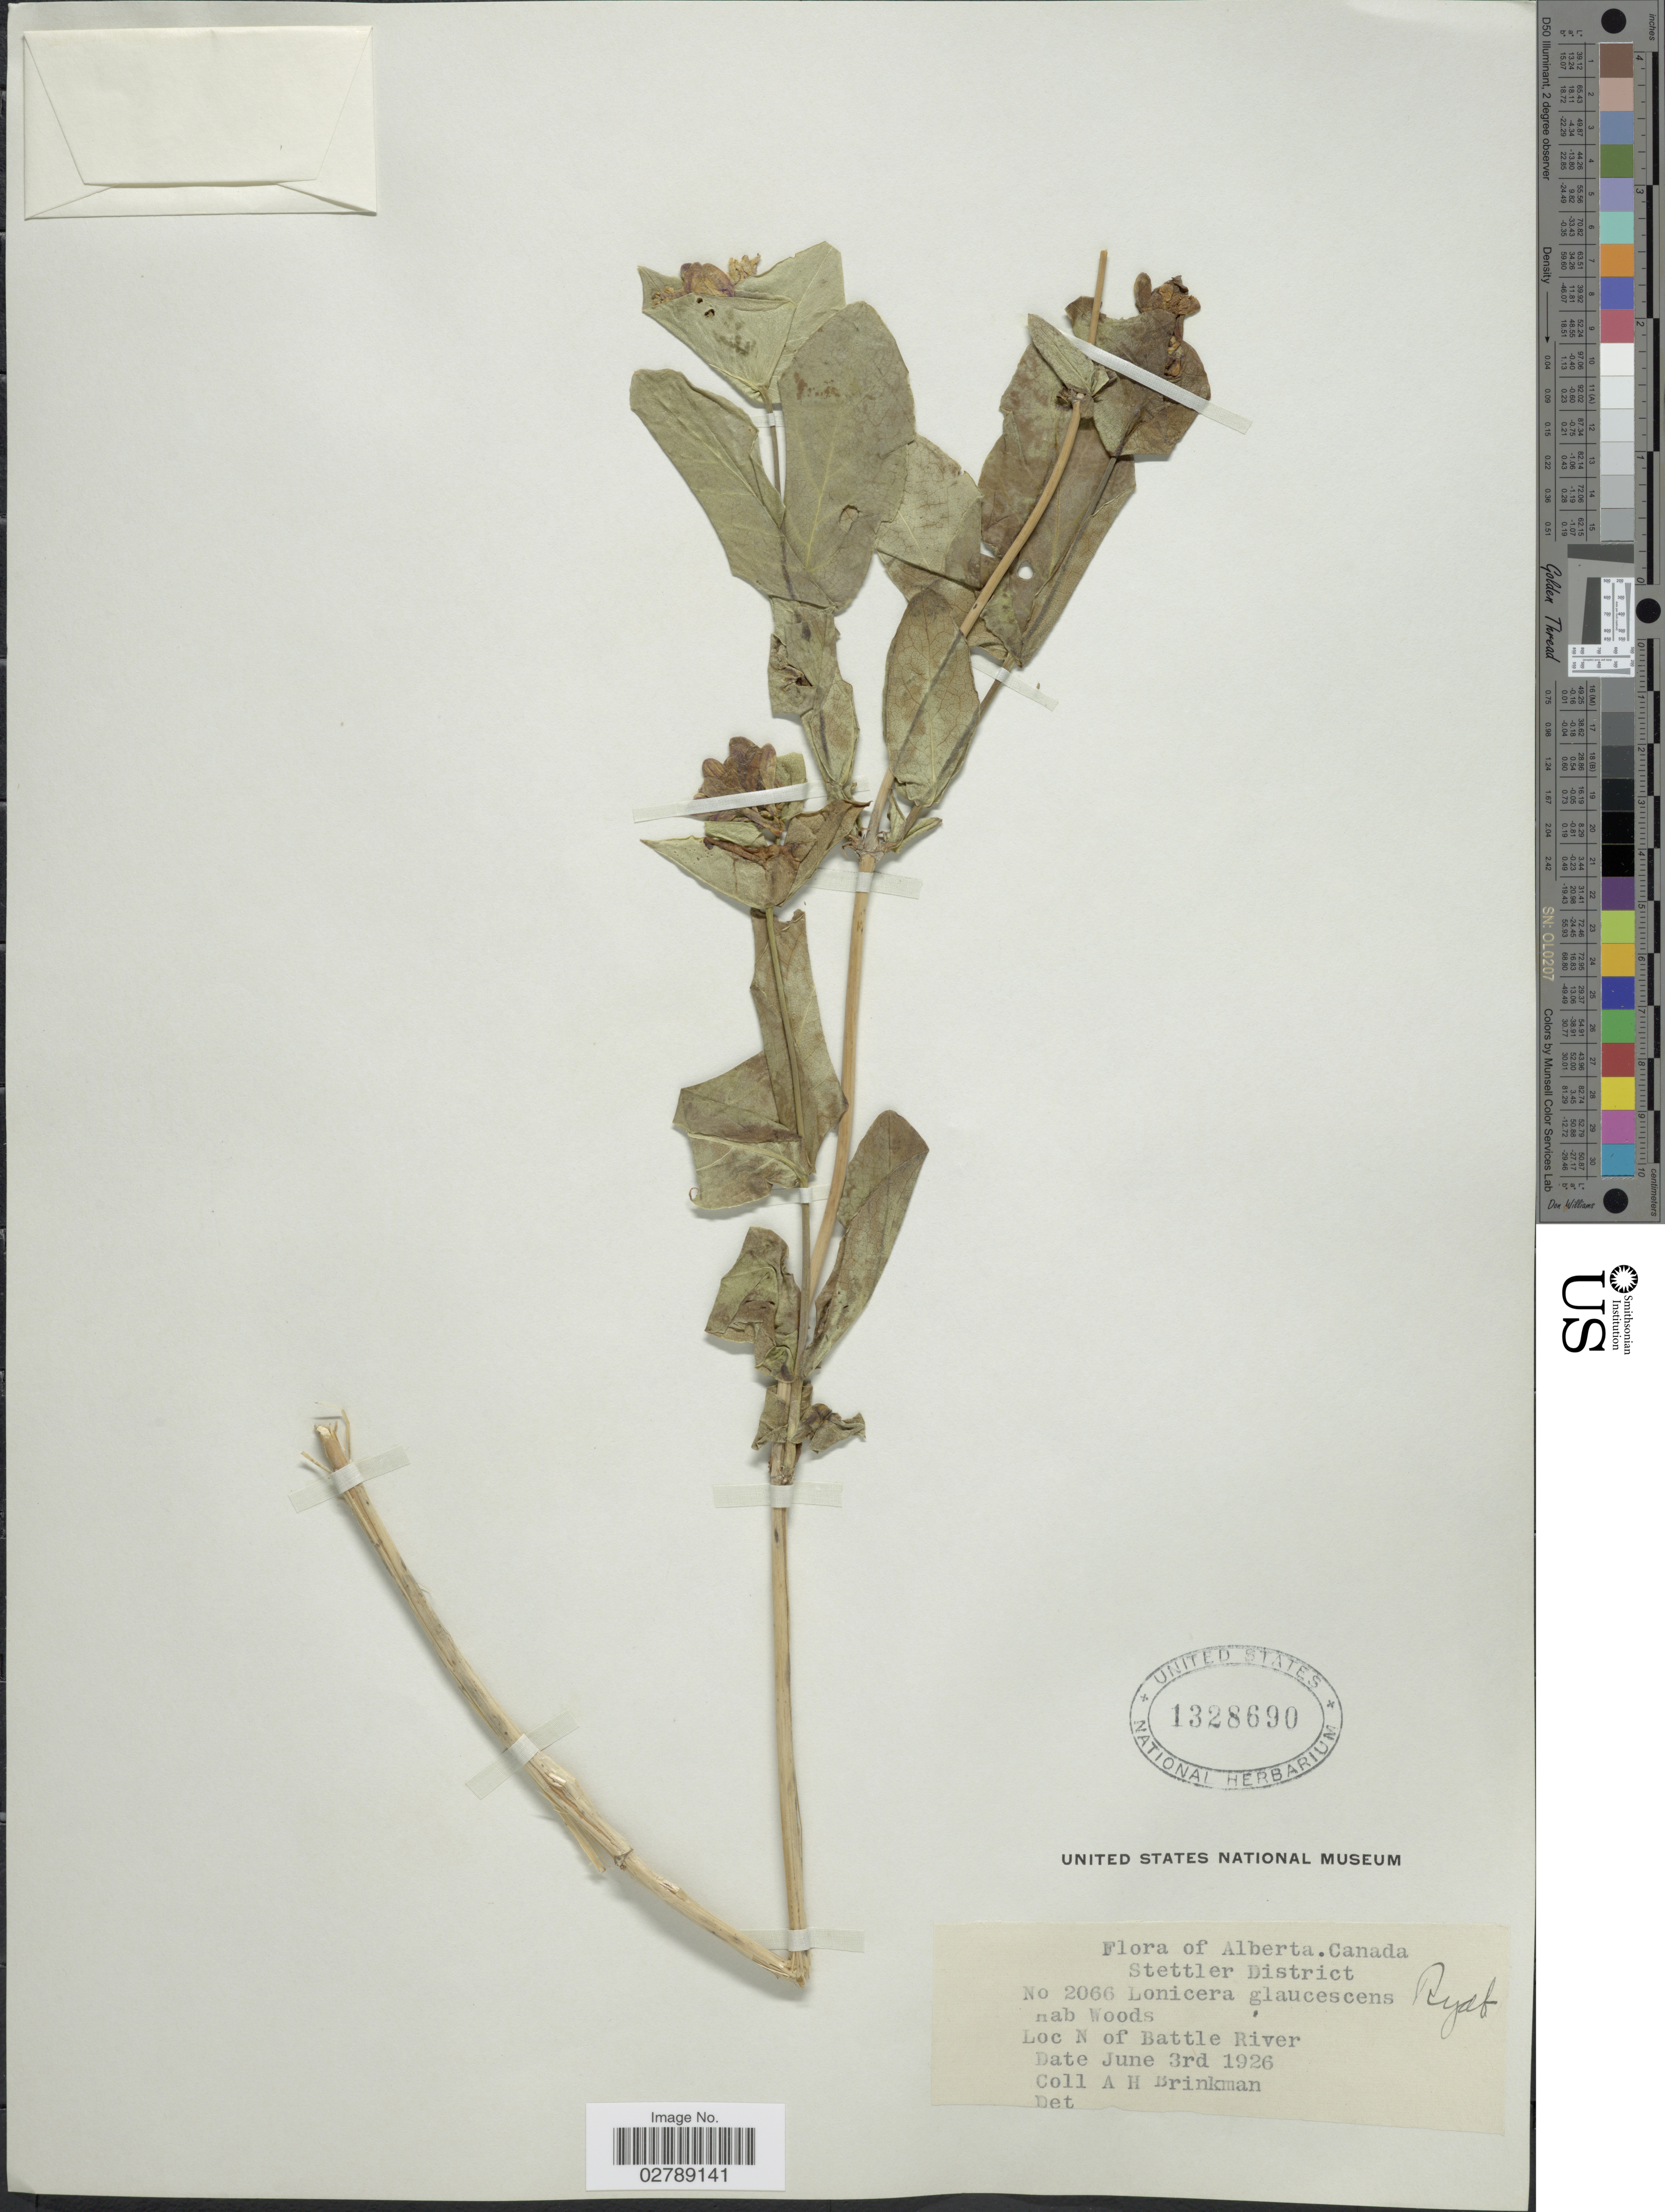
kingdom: Plantae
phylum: Tracheophyta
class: Magnoliopsida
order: Dipsacales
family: Caprifoliaceae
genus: Lonicera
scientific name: Lonicera dioica var. glaucescens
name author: (Rydb.) Butters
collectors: A. Brinkman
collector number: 2066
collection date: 1926-06-03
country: Canada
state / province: Alberta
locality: Stettler District. N of Battle River.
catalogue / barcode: US 1328690